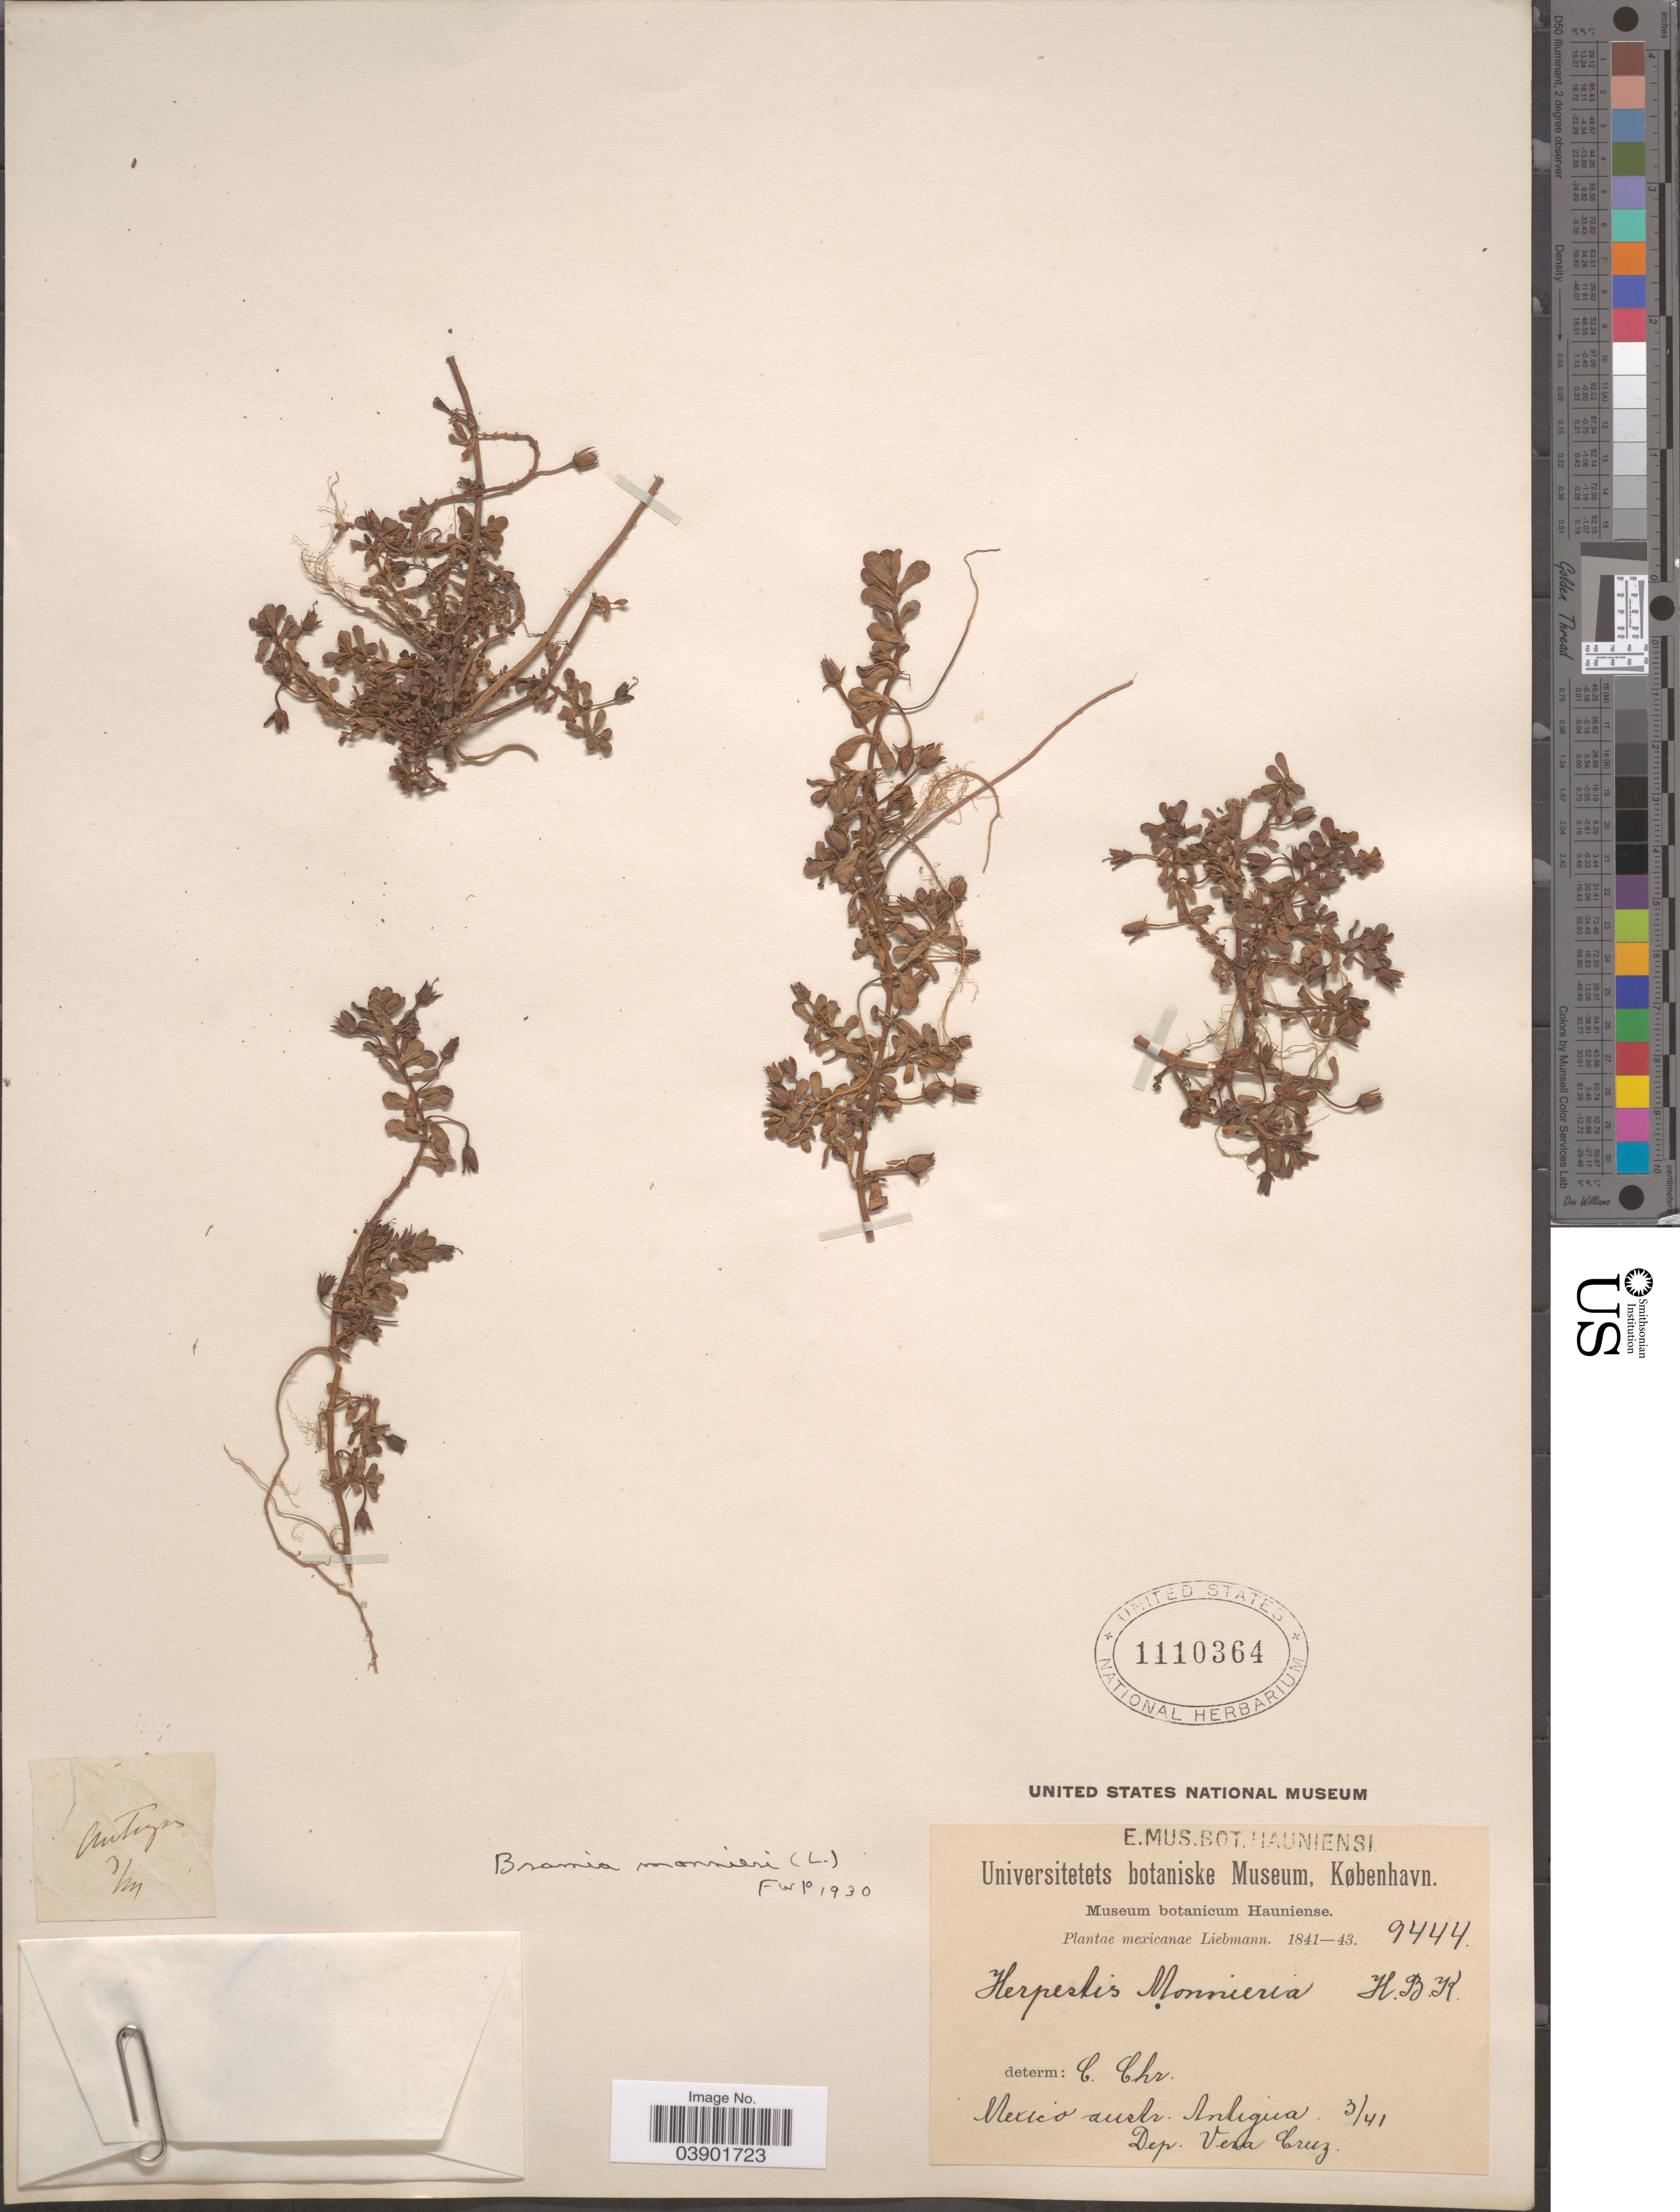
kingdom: Plantae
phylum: Tracheophyta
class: Magnoliopsida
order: Lamiales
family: Plantaginaceae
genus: Bacopa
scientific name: Bacopa monnieri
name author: (L.) Pennell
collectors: Liebmann, --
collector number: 9444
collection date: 1841-03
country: Mexico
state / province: Veracruz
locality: Mexico austr. Antigua. Dep. Vera Cruz.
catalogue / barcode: US 1110364